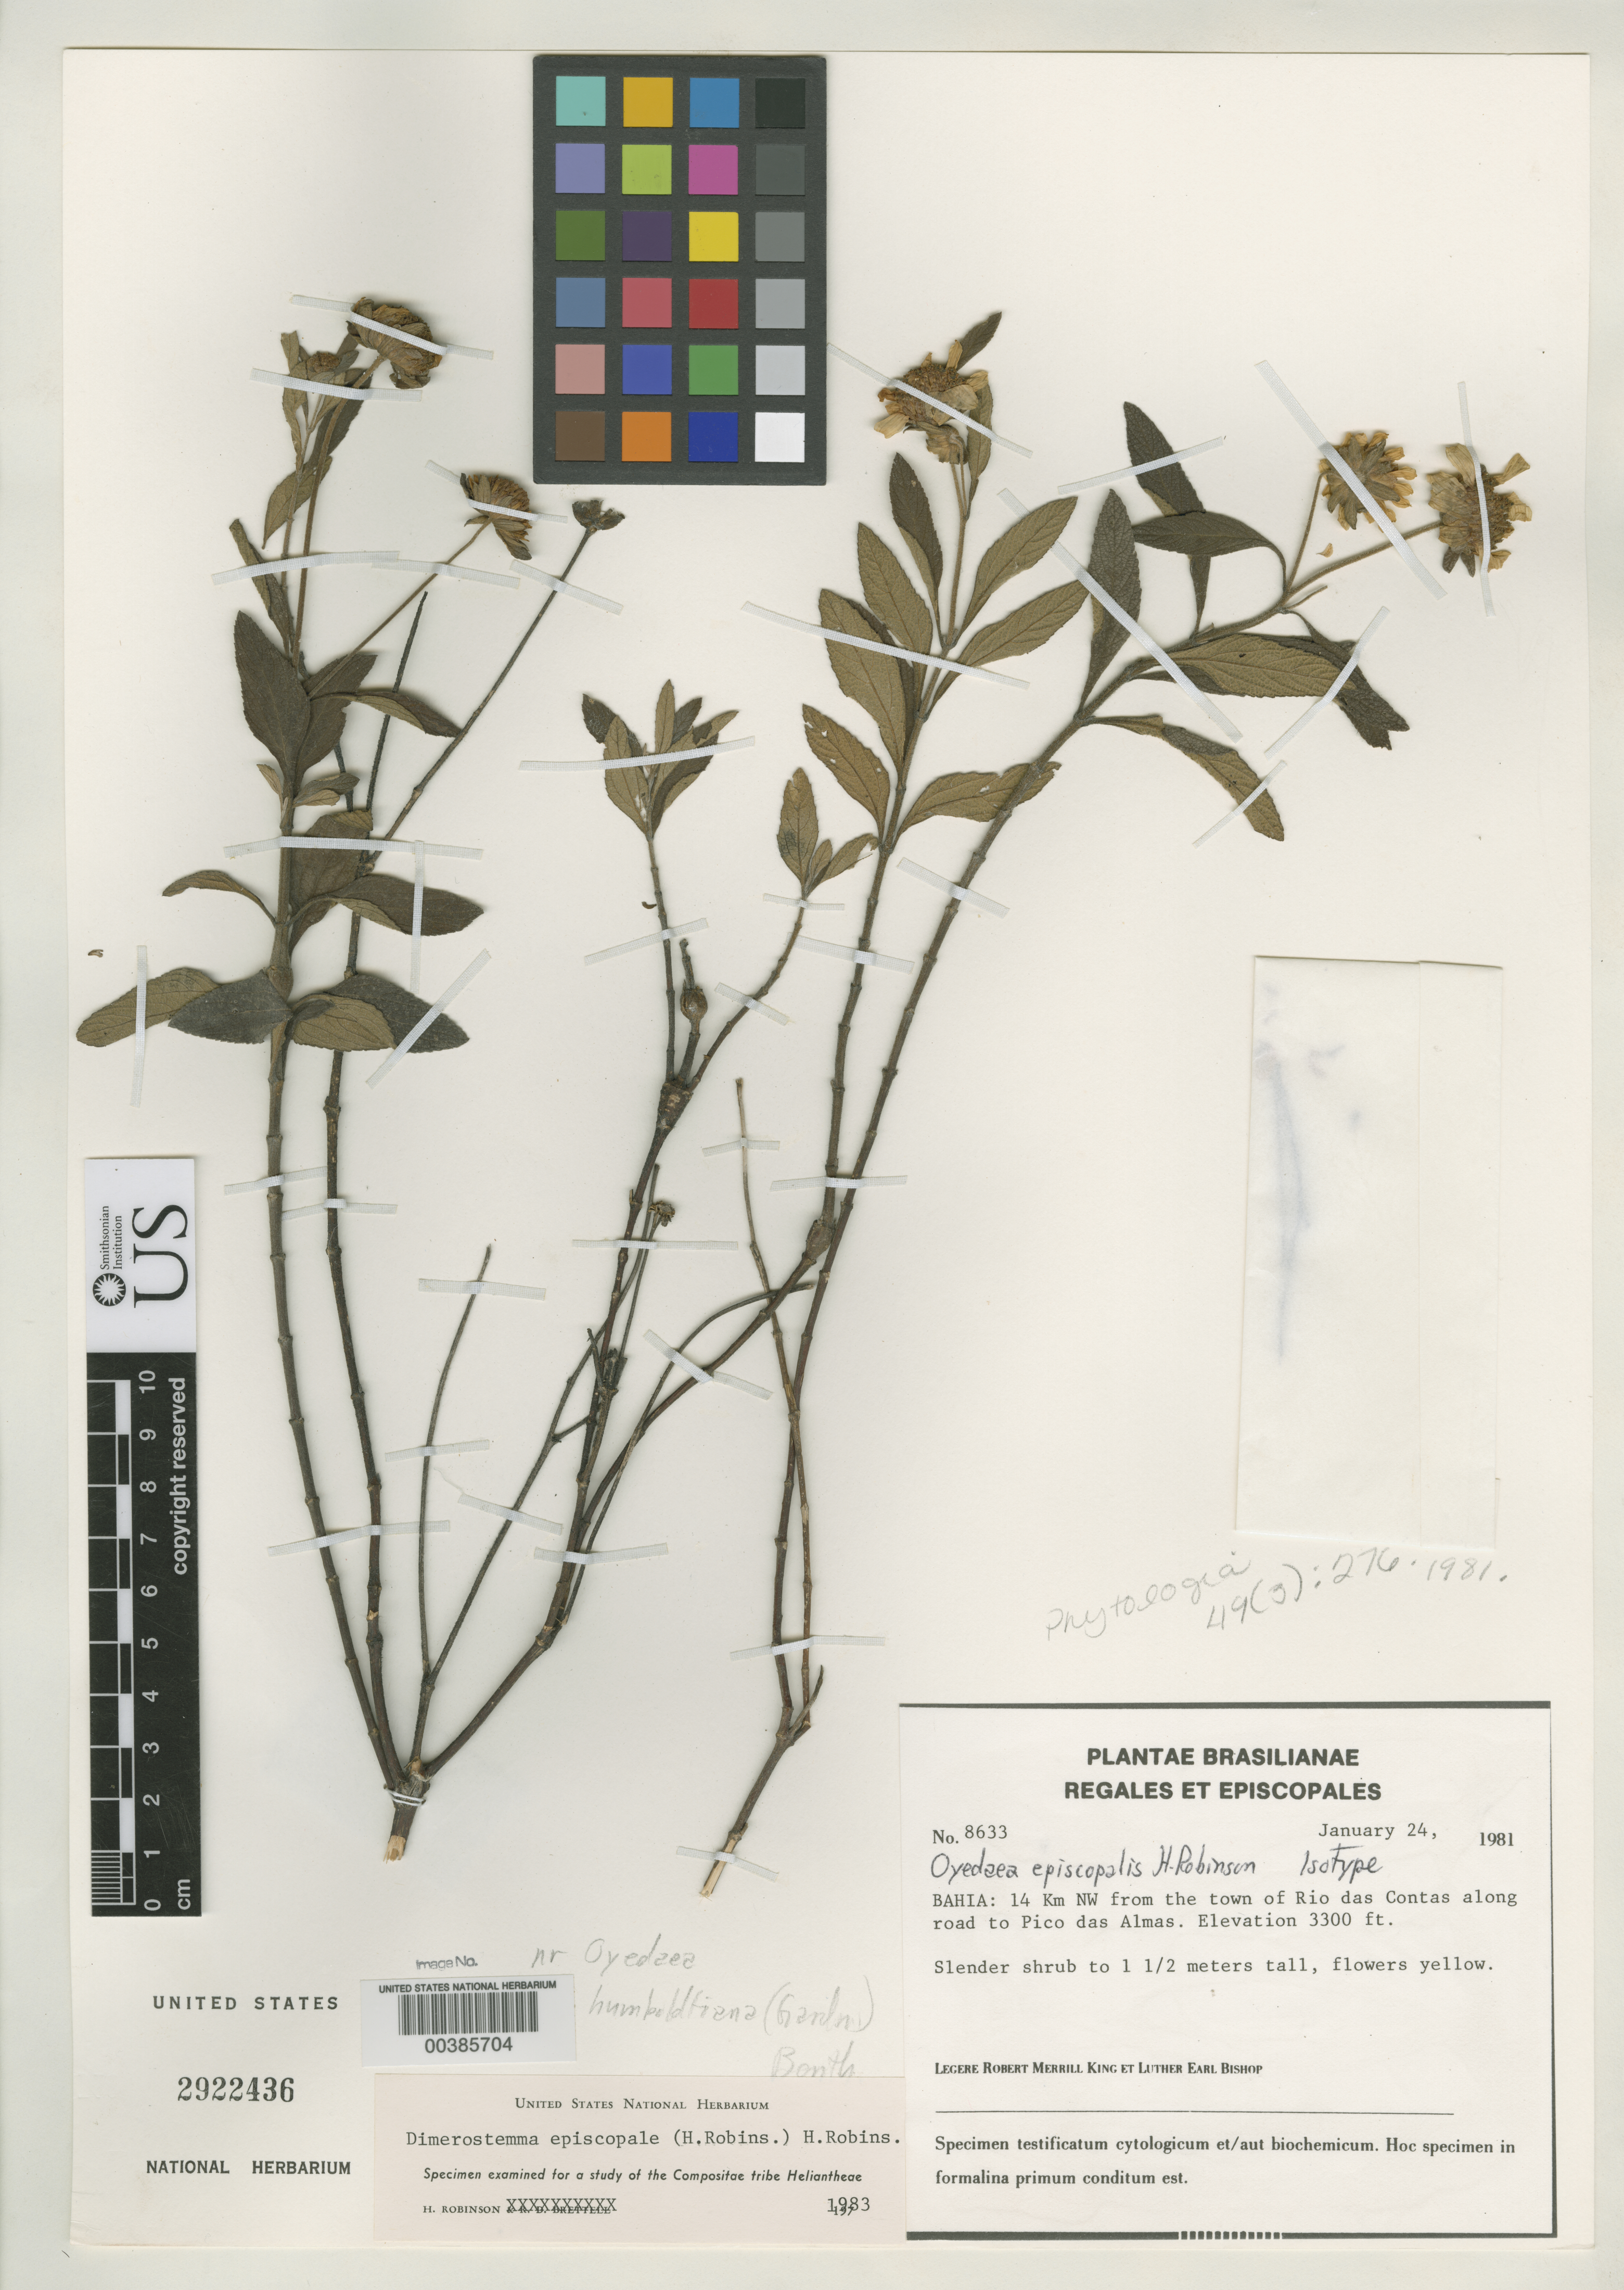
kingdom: Plantae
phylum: Tracheophyta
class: Magnoliopsida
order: Asterales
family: Asteraceae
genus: Oyedaea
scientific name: Oyedaea episcopalis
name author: H. Rob.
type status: Isotype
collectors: R. M. King & L. E. Bishop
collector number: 8633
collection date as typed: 24 Jan 1981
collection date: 1981-01-24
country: Brazil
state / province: Bahia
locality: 14 km NW from town of Rio das Contas along road to Pica das Almas.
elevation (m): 1006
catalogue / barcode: US 2922436